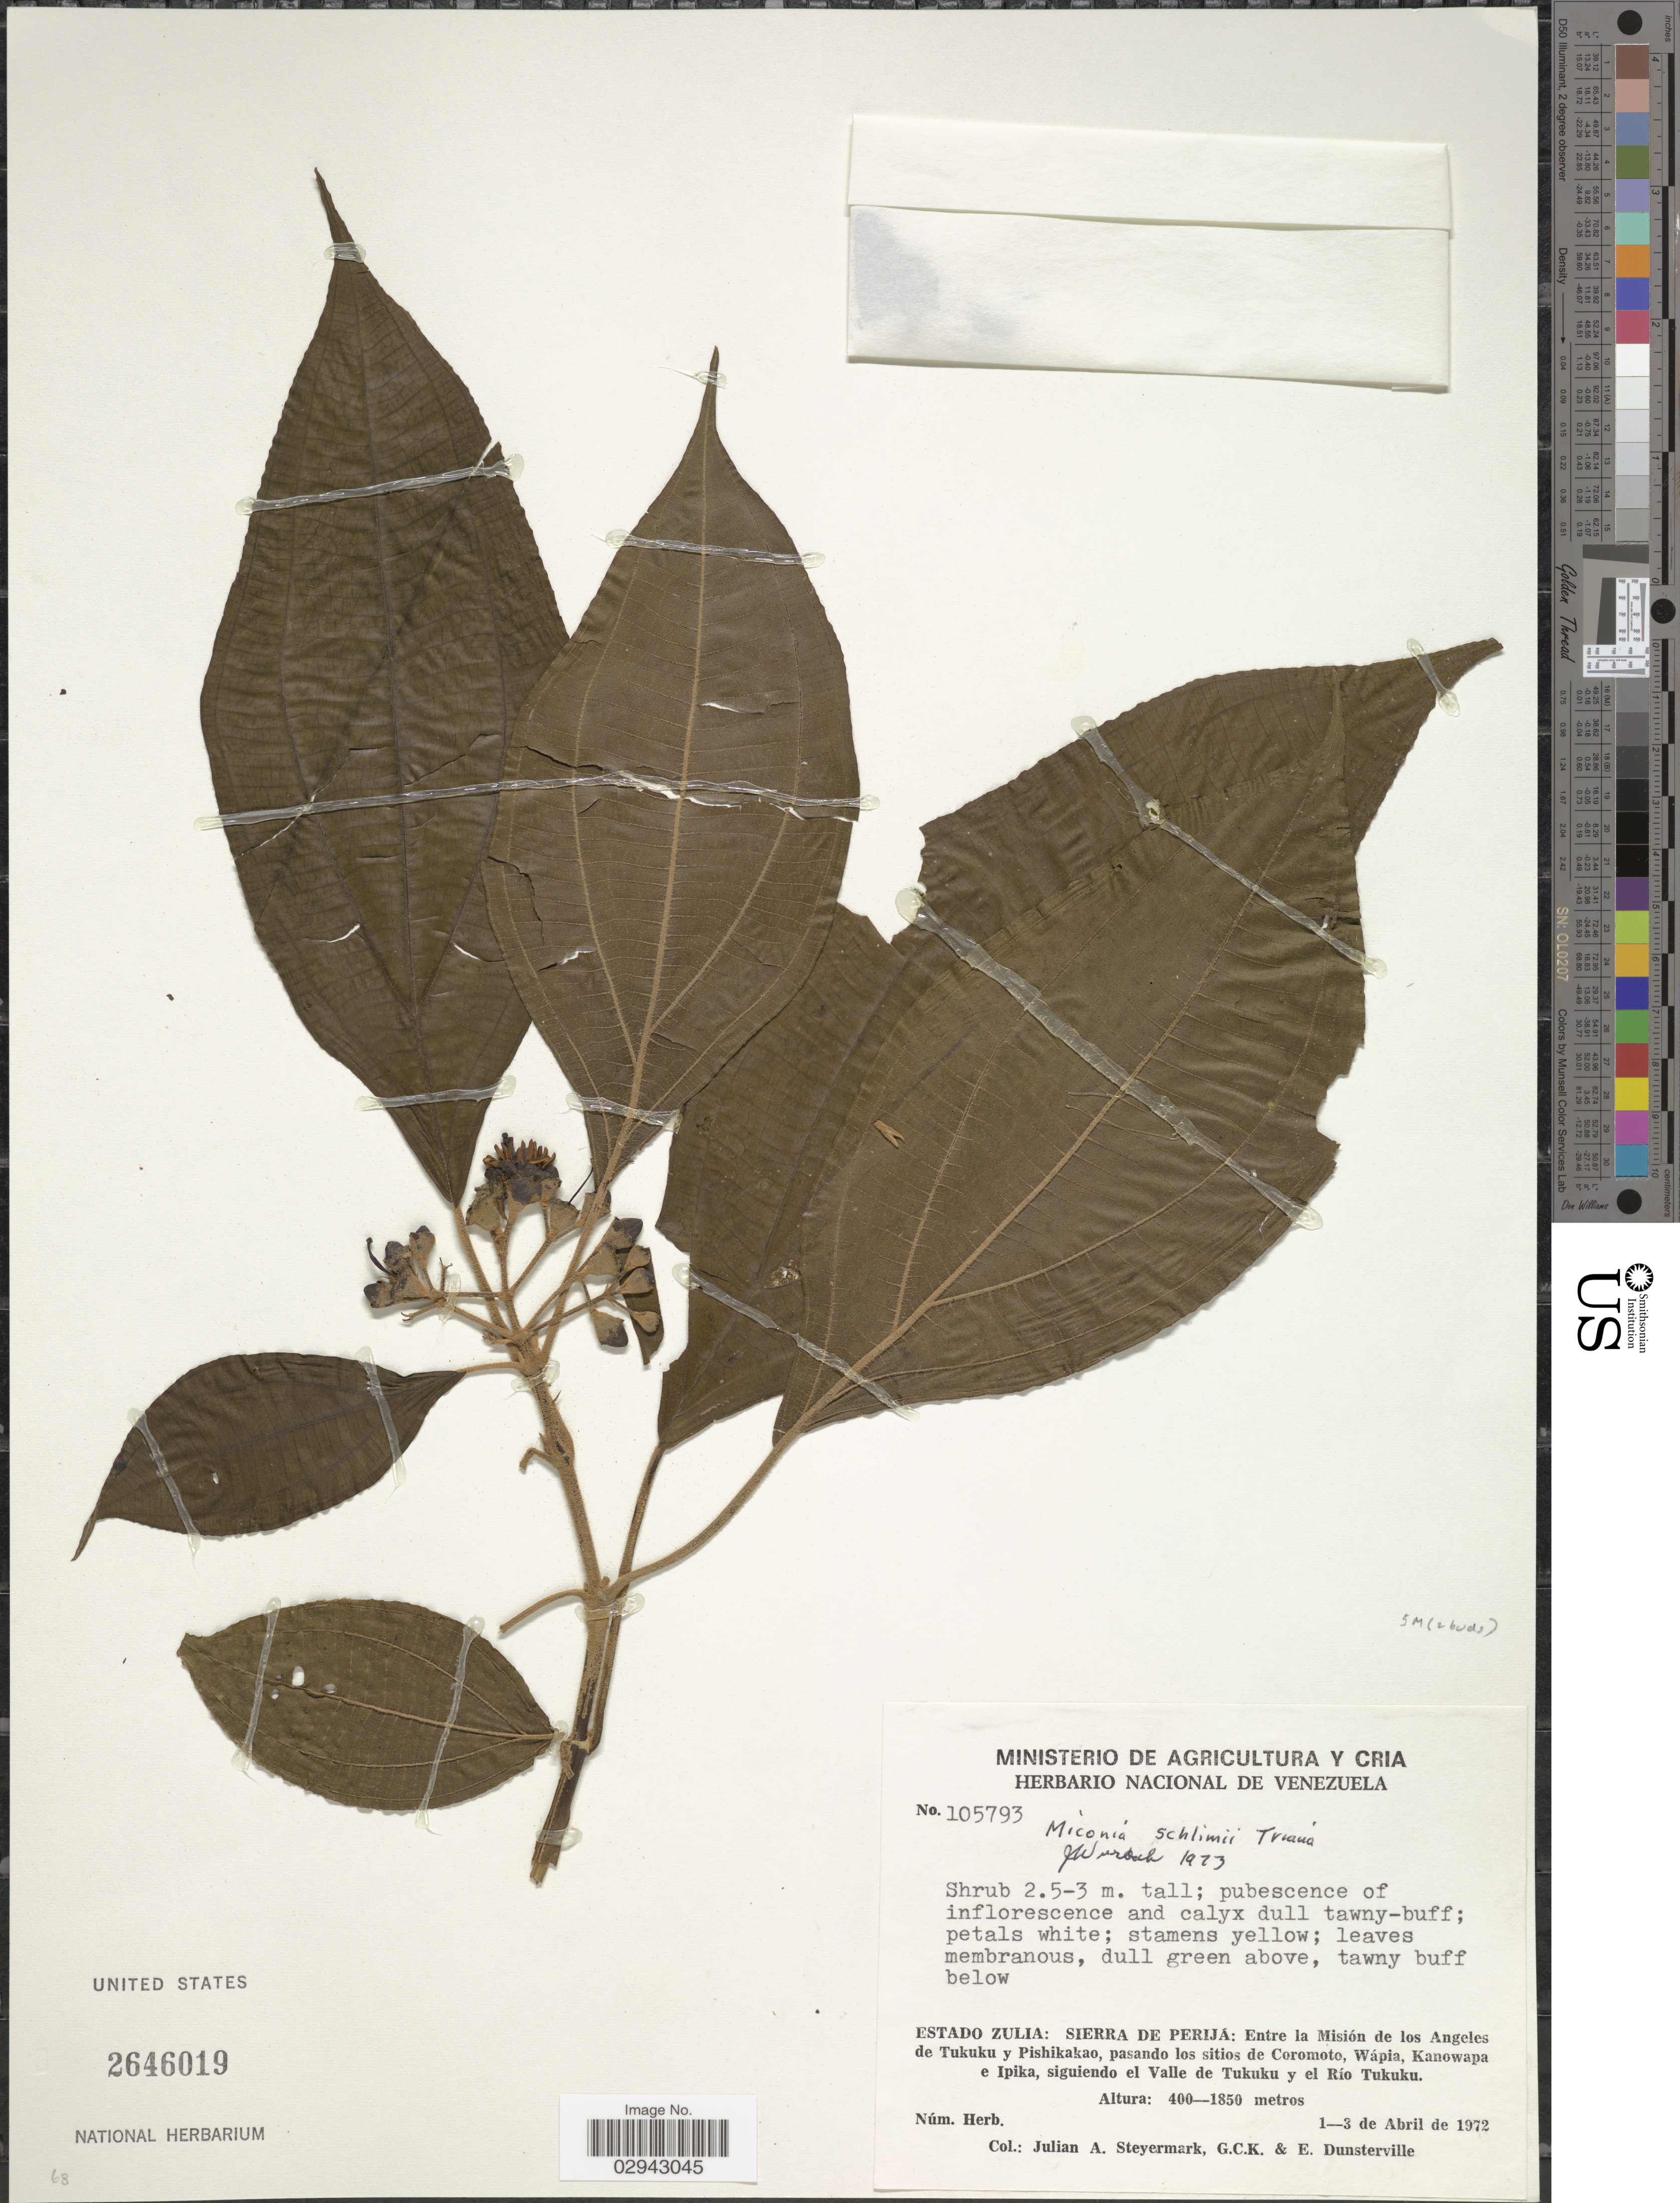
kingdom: Plantae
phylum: Tracheophyta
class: Magnoliopsida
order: Myrtales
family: Melastomataceae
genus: Miconia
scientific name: Miconia schlimii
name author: Triana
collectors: J. Steyermark, G. C. K. Dunsterville & E. Dunsterville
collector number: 105793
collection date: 1972-04-01/1972-04-03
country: Venezuela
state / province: Zulia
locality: Sierra de Perijá: Entre la Misión de los Angeles de Tukuku y Pishikakao, pasando los sitios de Coromoto, Wápia, Kanowapa e Ipika, siguiendo el Valle de Tukuku y el Río Tukuku.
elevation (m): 400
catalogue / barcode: US 2646019